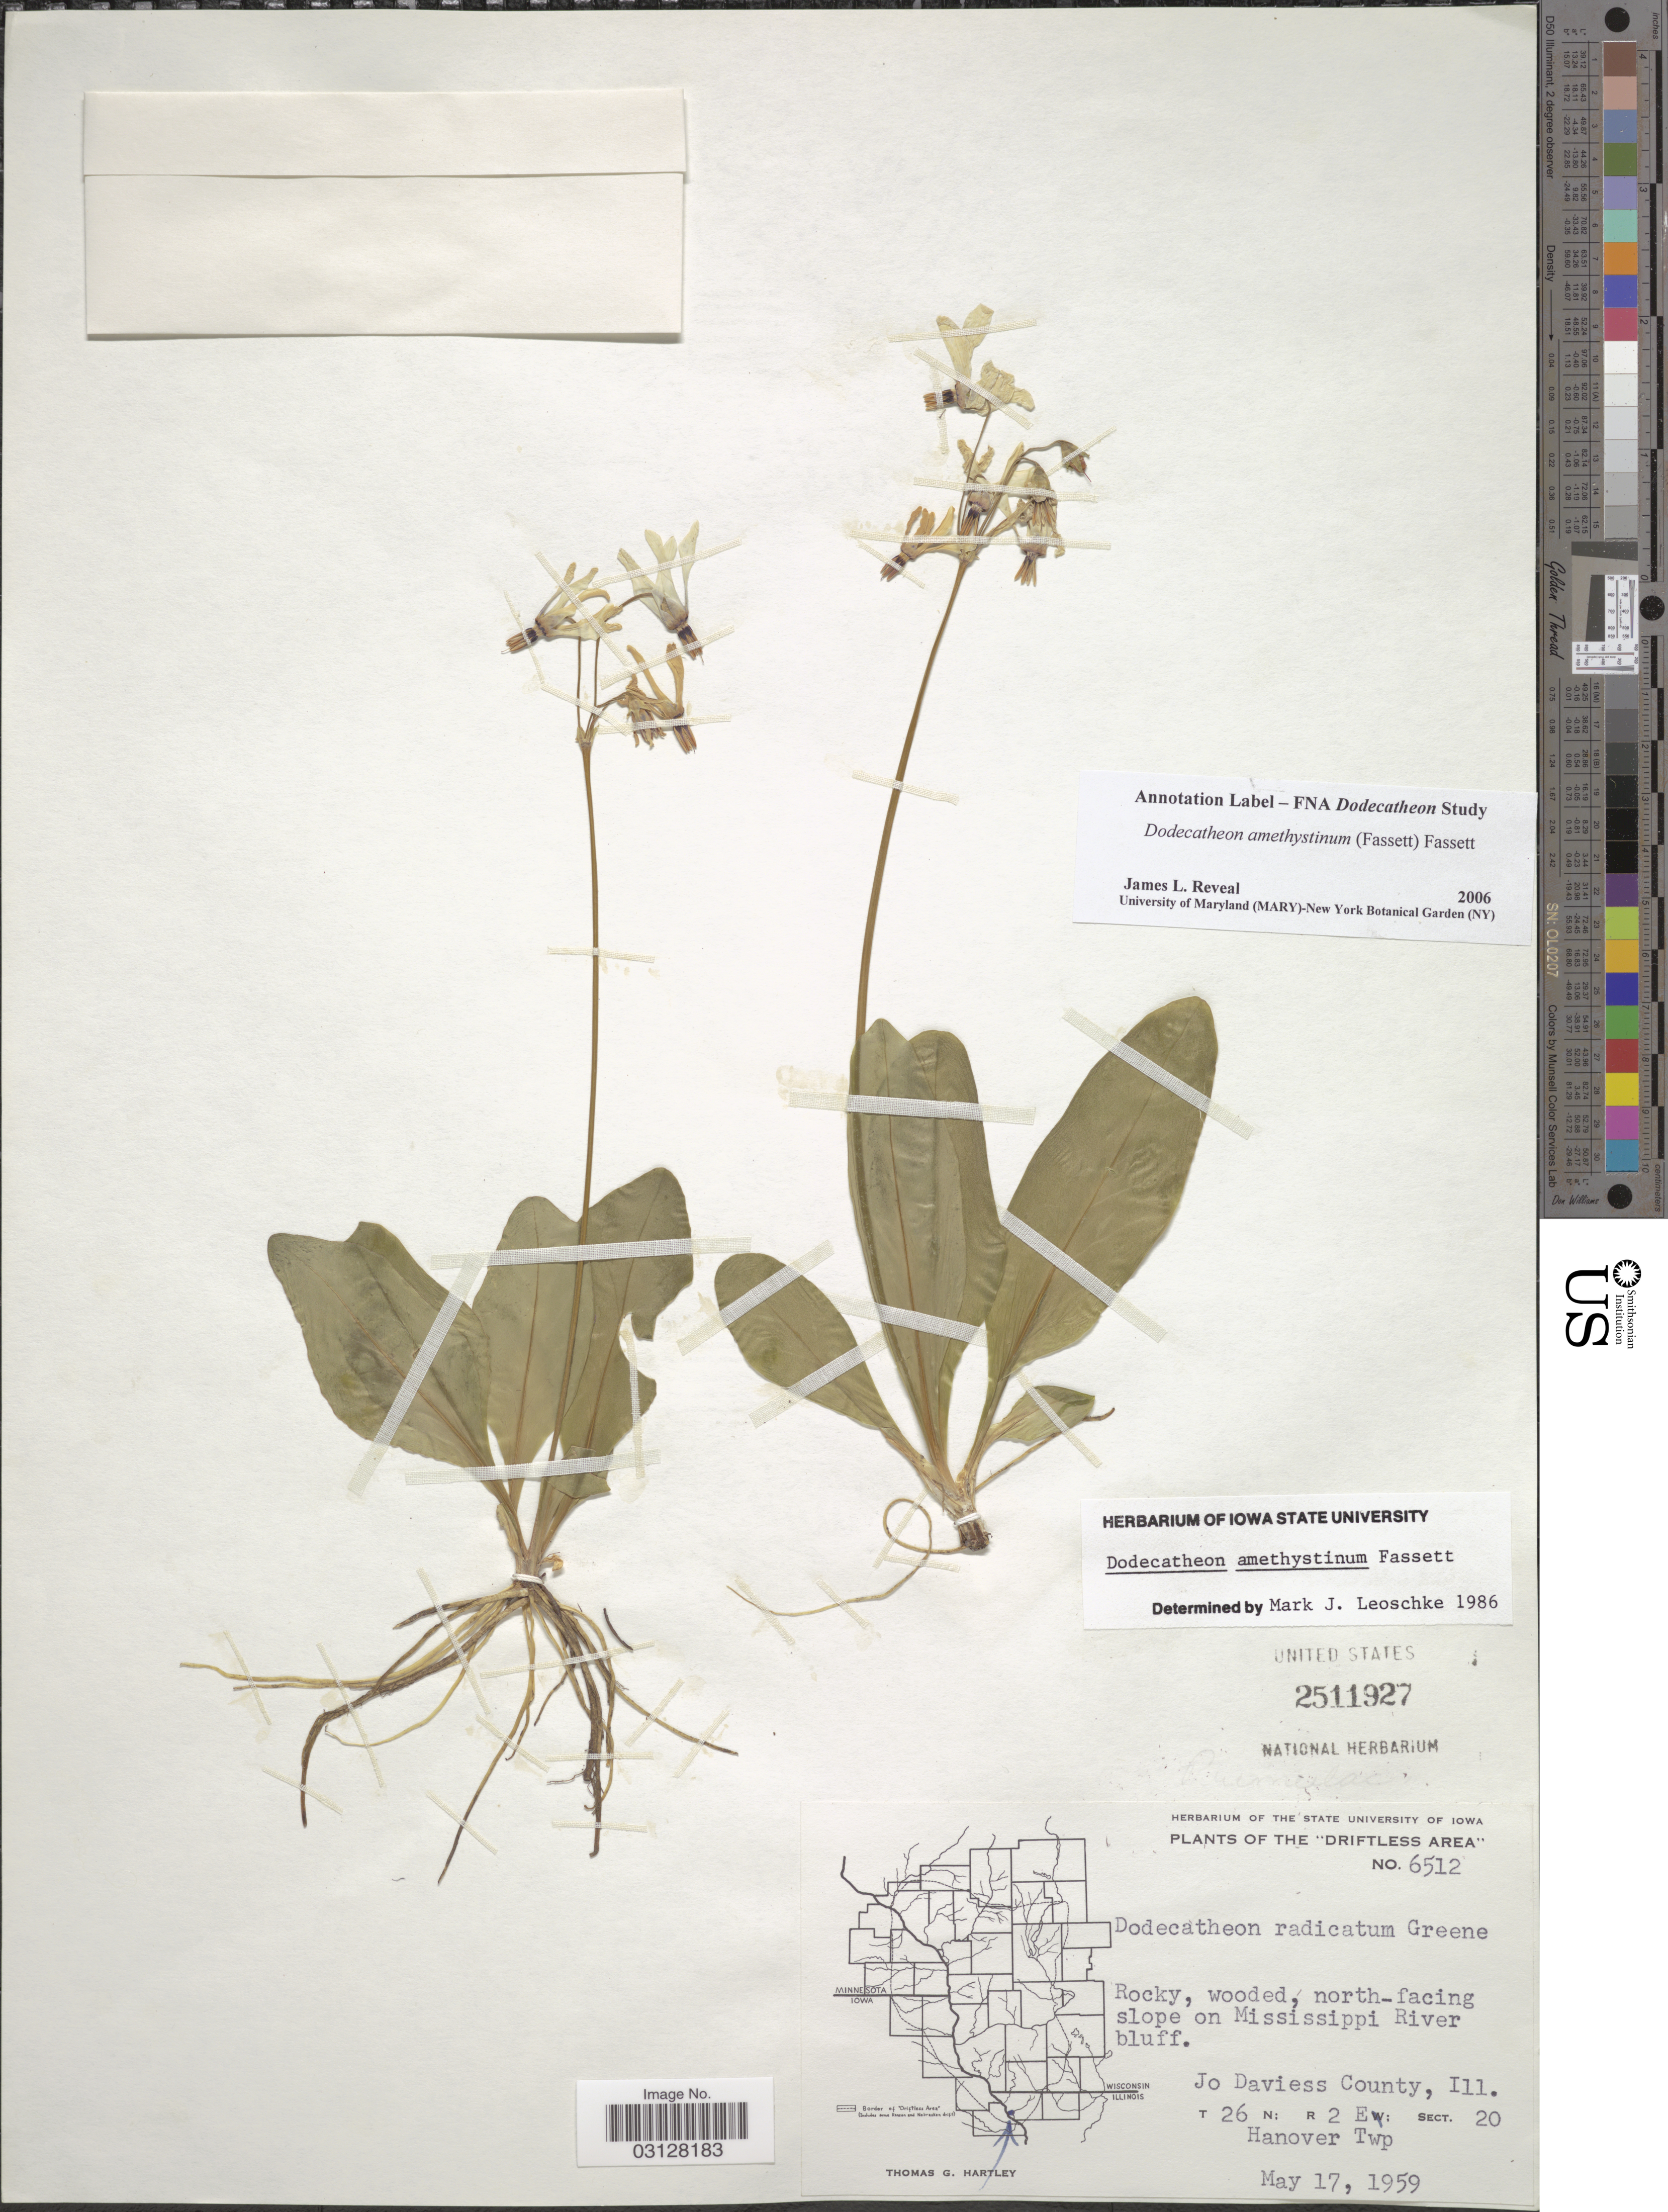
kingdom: Plantae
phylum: Tracheophyta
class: Magnoliopsida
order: Ericales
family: Primulaceae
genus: Dodecatheon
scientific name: Dodecatheon amethystinum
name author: (Fassett) Fassett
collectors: T. Hartley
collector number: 6512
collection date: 1959-05-17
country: United States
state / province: Illinois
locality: The "Dirftless Area". North-facing slope on Mississippi River bluff. Jo Daviess County. T 26 N ; R 2 E ; Sect. 20. Hanover Twp.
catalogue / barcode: US 2511927